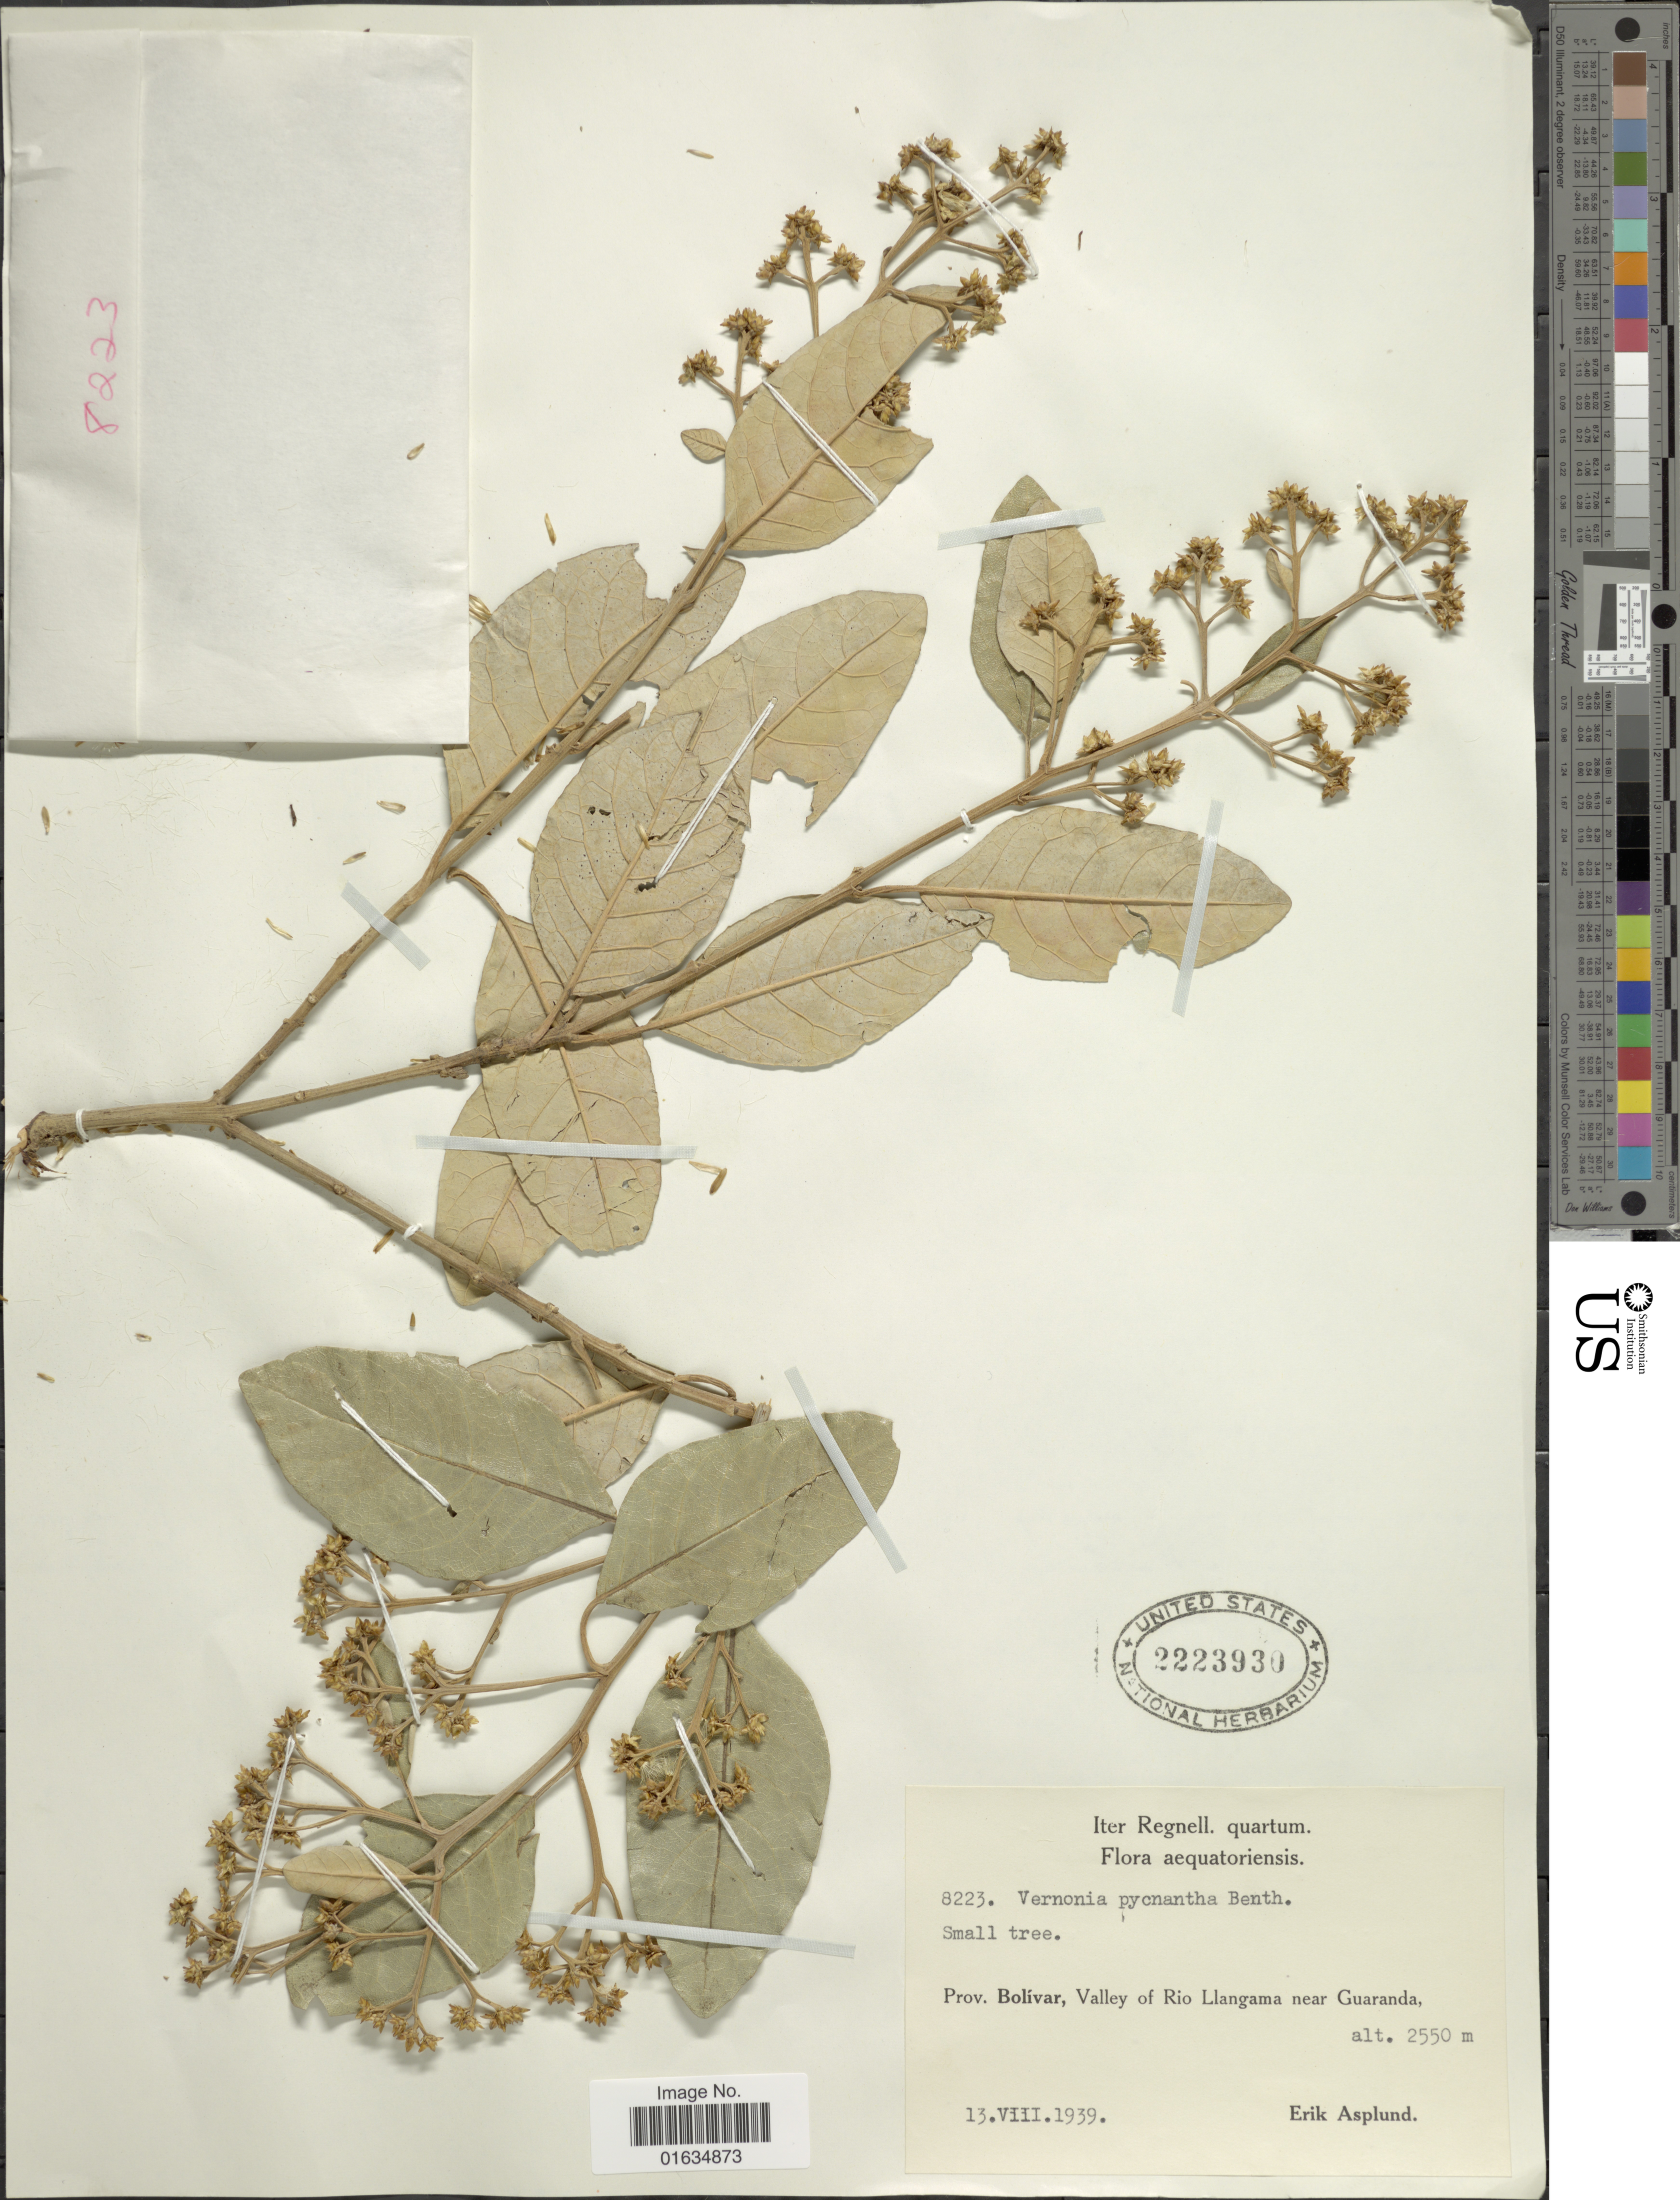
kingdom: Plantae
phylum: Tracheophyta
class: Magnoliopsida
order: Asterales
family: Asteraceae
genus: Critoniopsis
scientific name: Critoniopsis sodiroi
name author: (Hieron. ex Sodiro) H. Rob.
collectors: E. Asplund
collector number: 8223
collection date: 1939-08-13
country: Ecuador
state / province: Bolívar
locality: Aequatoriensis, Prov. Bolivar, Valley of Rio Llangama near Guaranda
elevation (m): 2550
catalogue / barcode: US 2223930